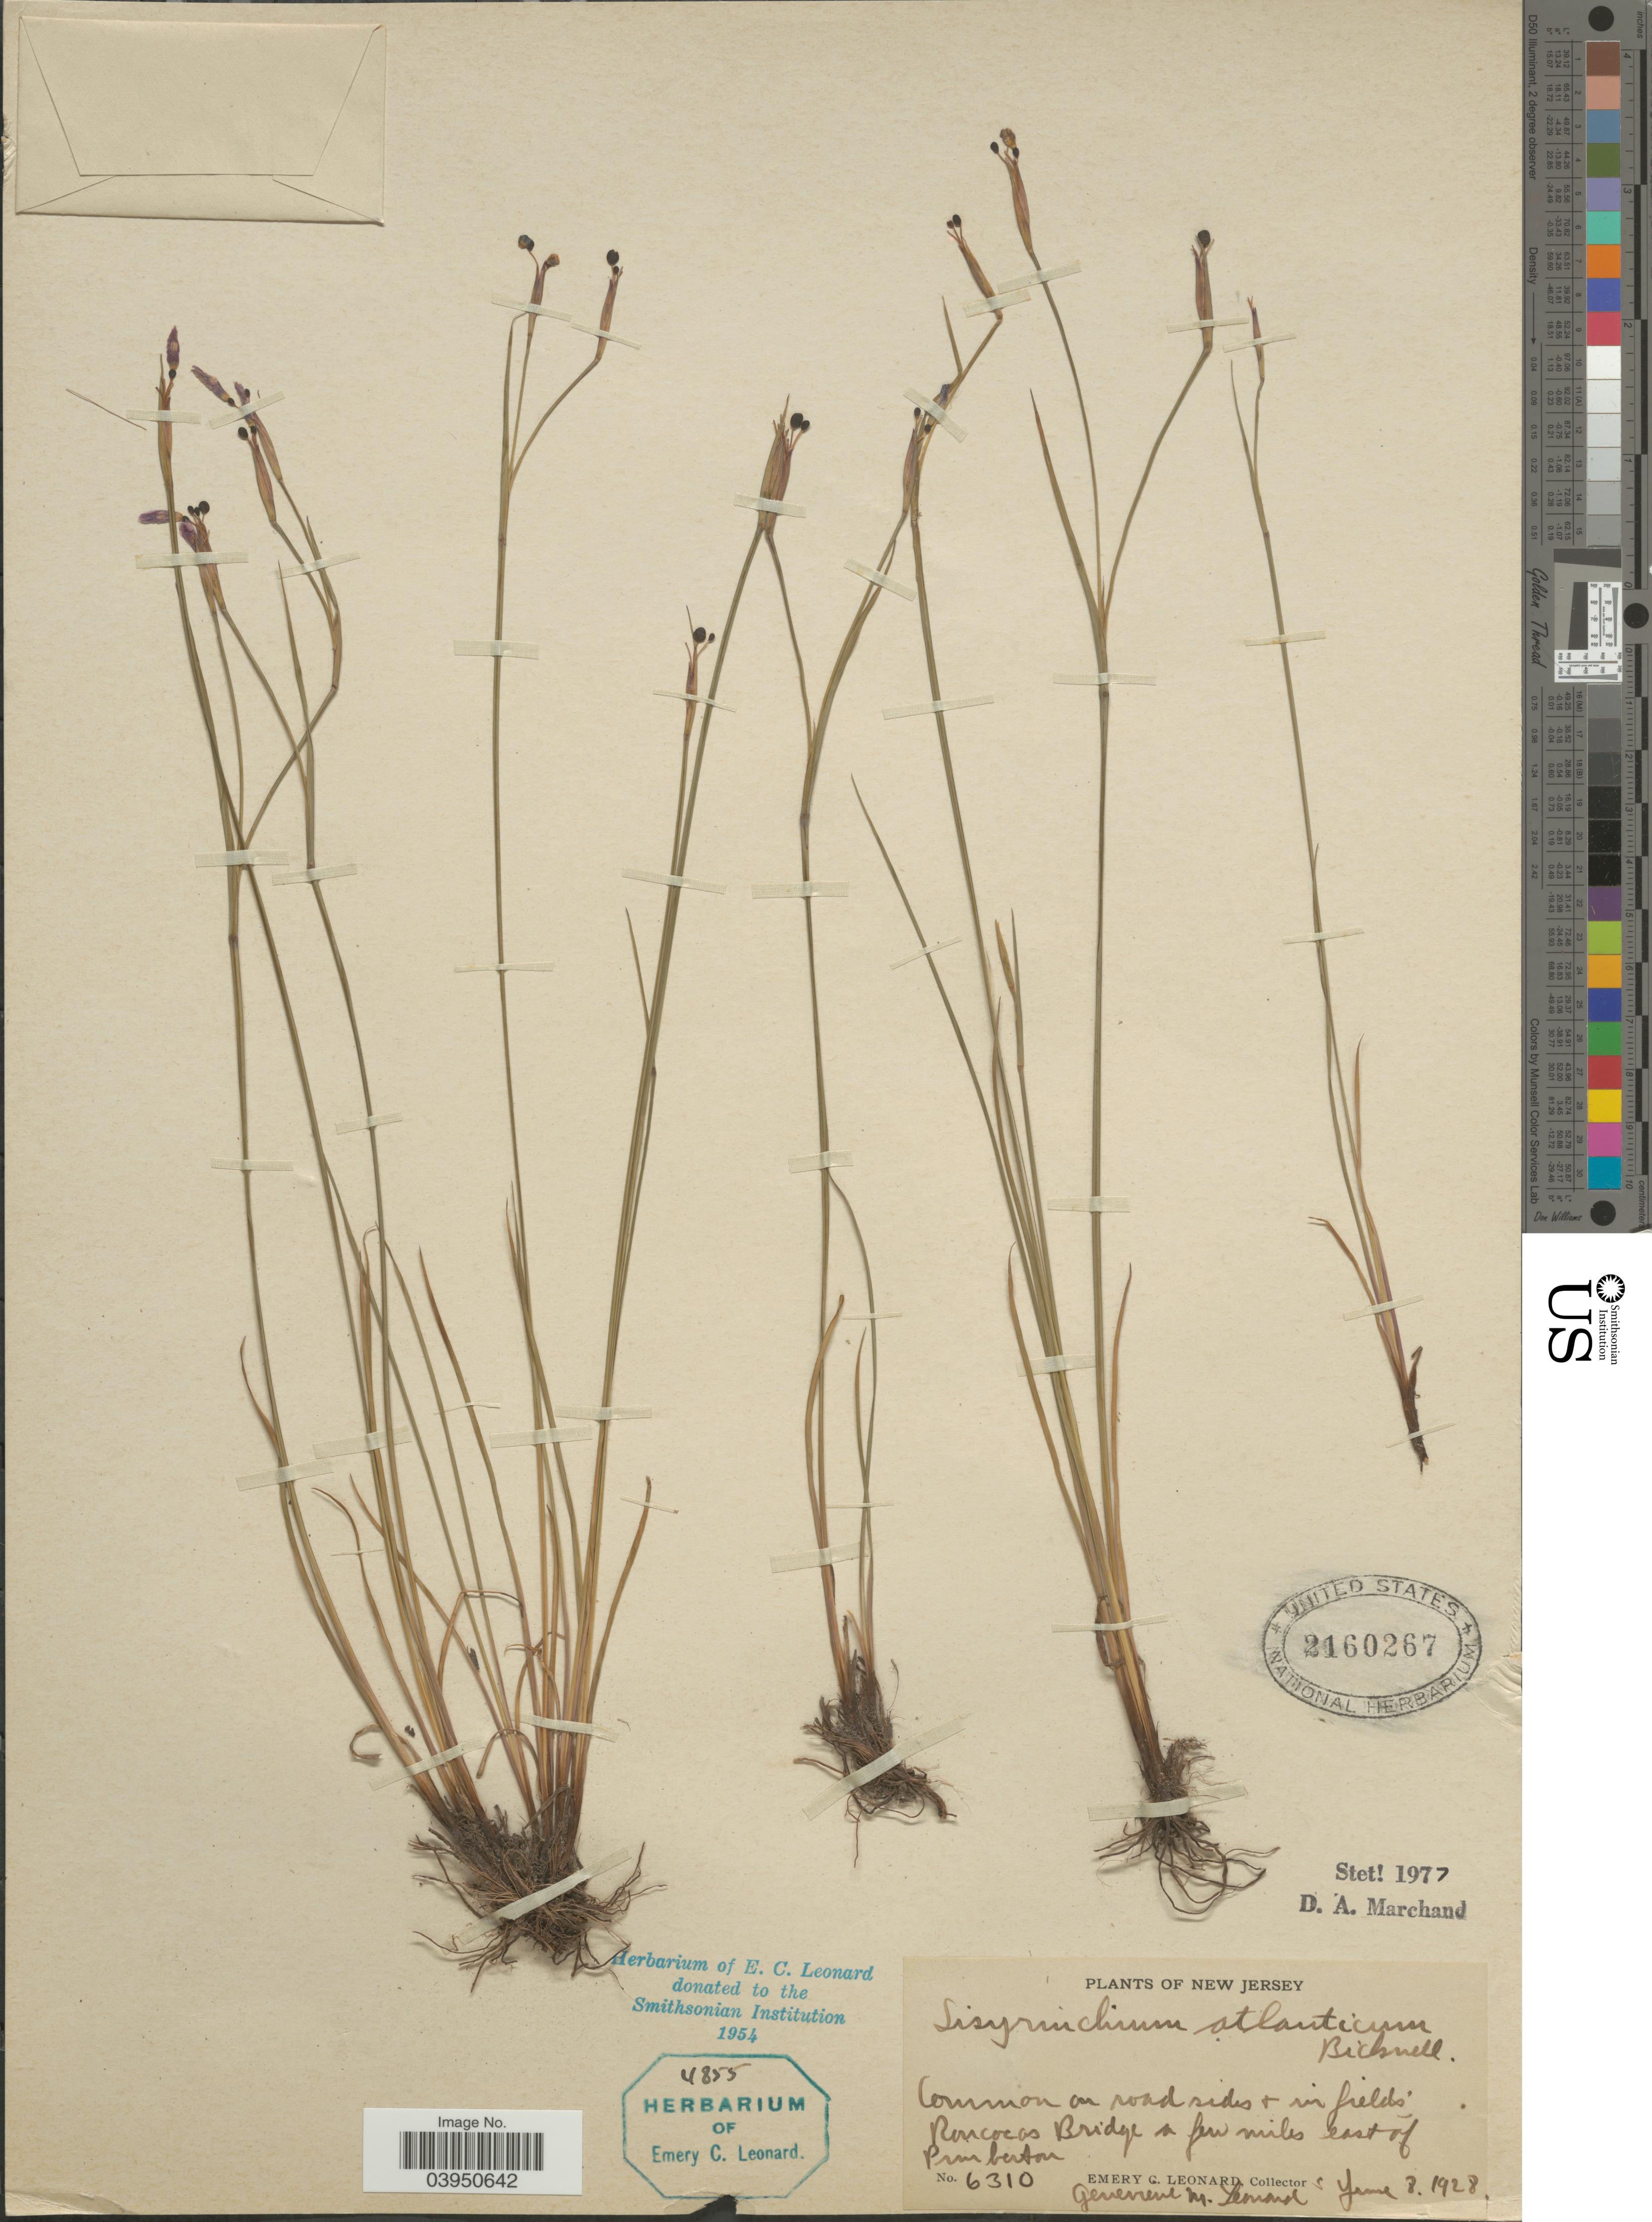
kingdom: Plantae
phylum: Tracheophyta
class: Liliopsida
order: Asparagales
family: Iridaceae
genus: Sisyrinchium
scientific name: Sisyrinchium atlanticum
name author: E.P. Bicknell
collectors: E. C. Leonard & G. M. Leonard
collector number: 6310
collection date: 1928-06-08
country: United States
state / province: New Jersey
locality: Rancocas Bridge a few miles east of Pemberton.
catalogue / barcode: US 2160267